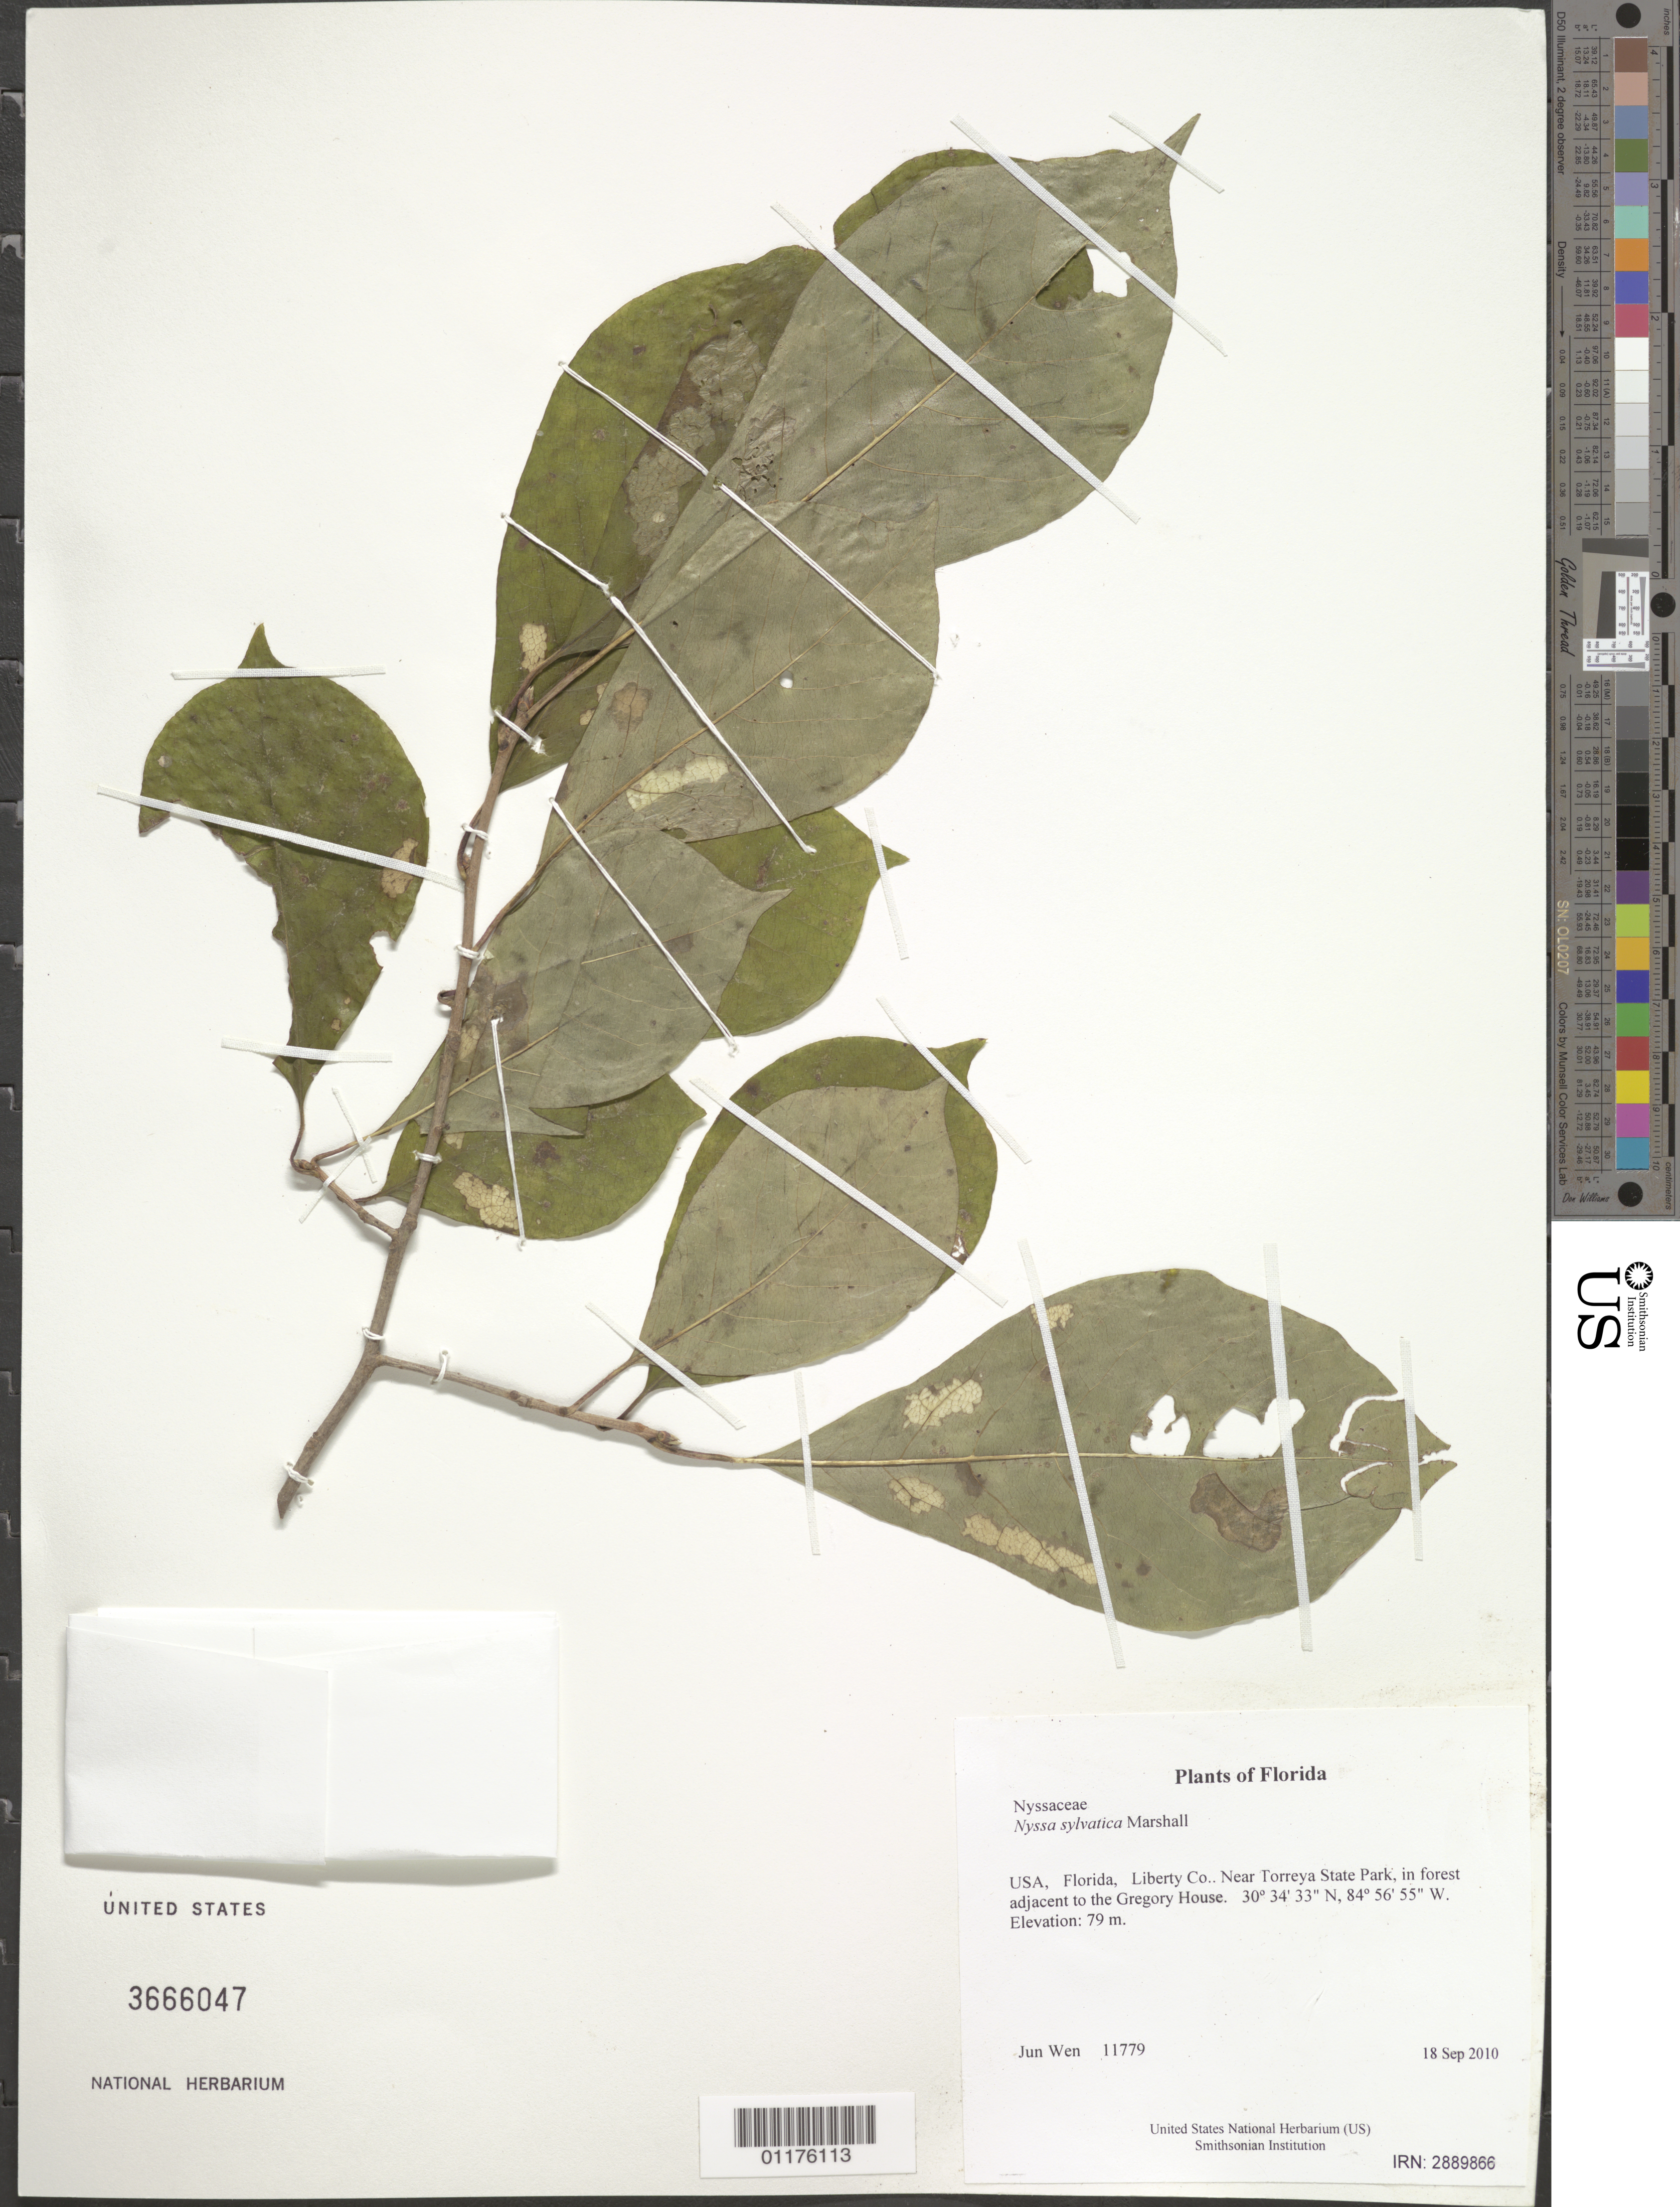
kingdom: Plantae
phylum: Tracheophyta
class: Magnoliopsida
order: Cornales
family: Nyssaceae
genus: Nyssa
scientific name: Nyssa sylvatica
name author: Marshall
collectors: J. Wen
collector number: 11779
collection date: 2010-09-18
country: United States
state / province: Florida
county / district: Liberty Co.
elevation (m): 79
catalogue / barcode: US 3666047